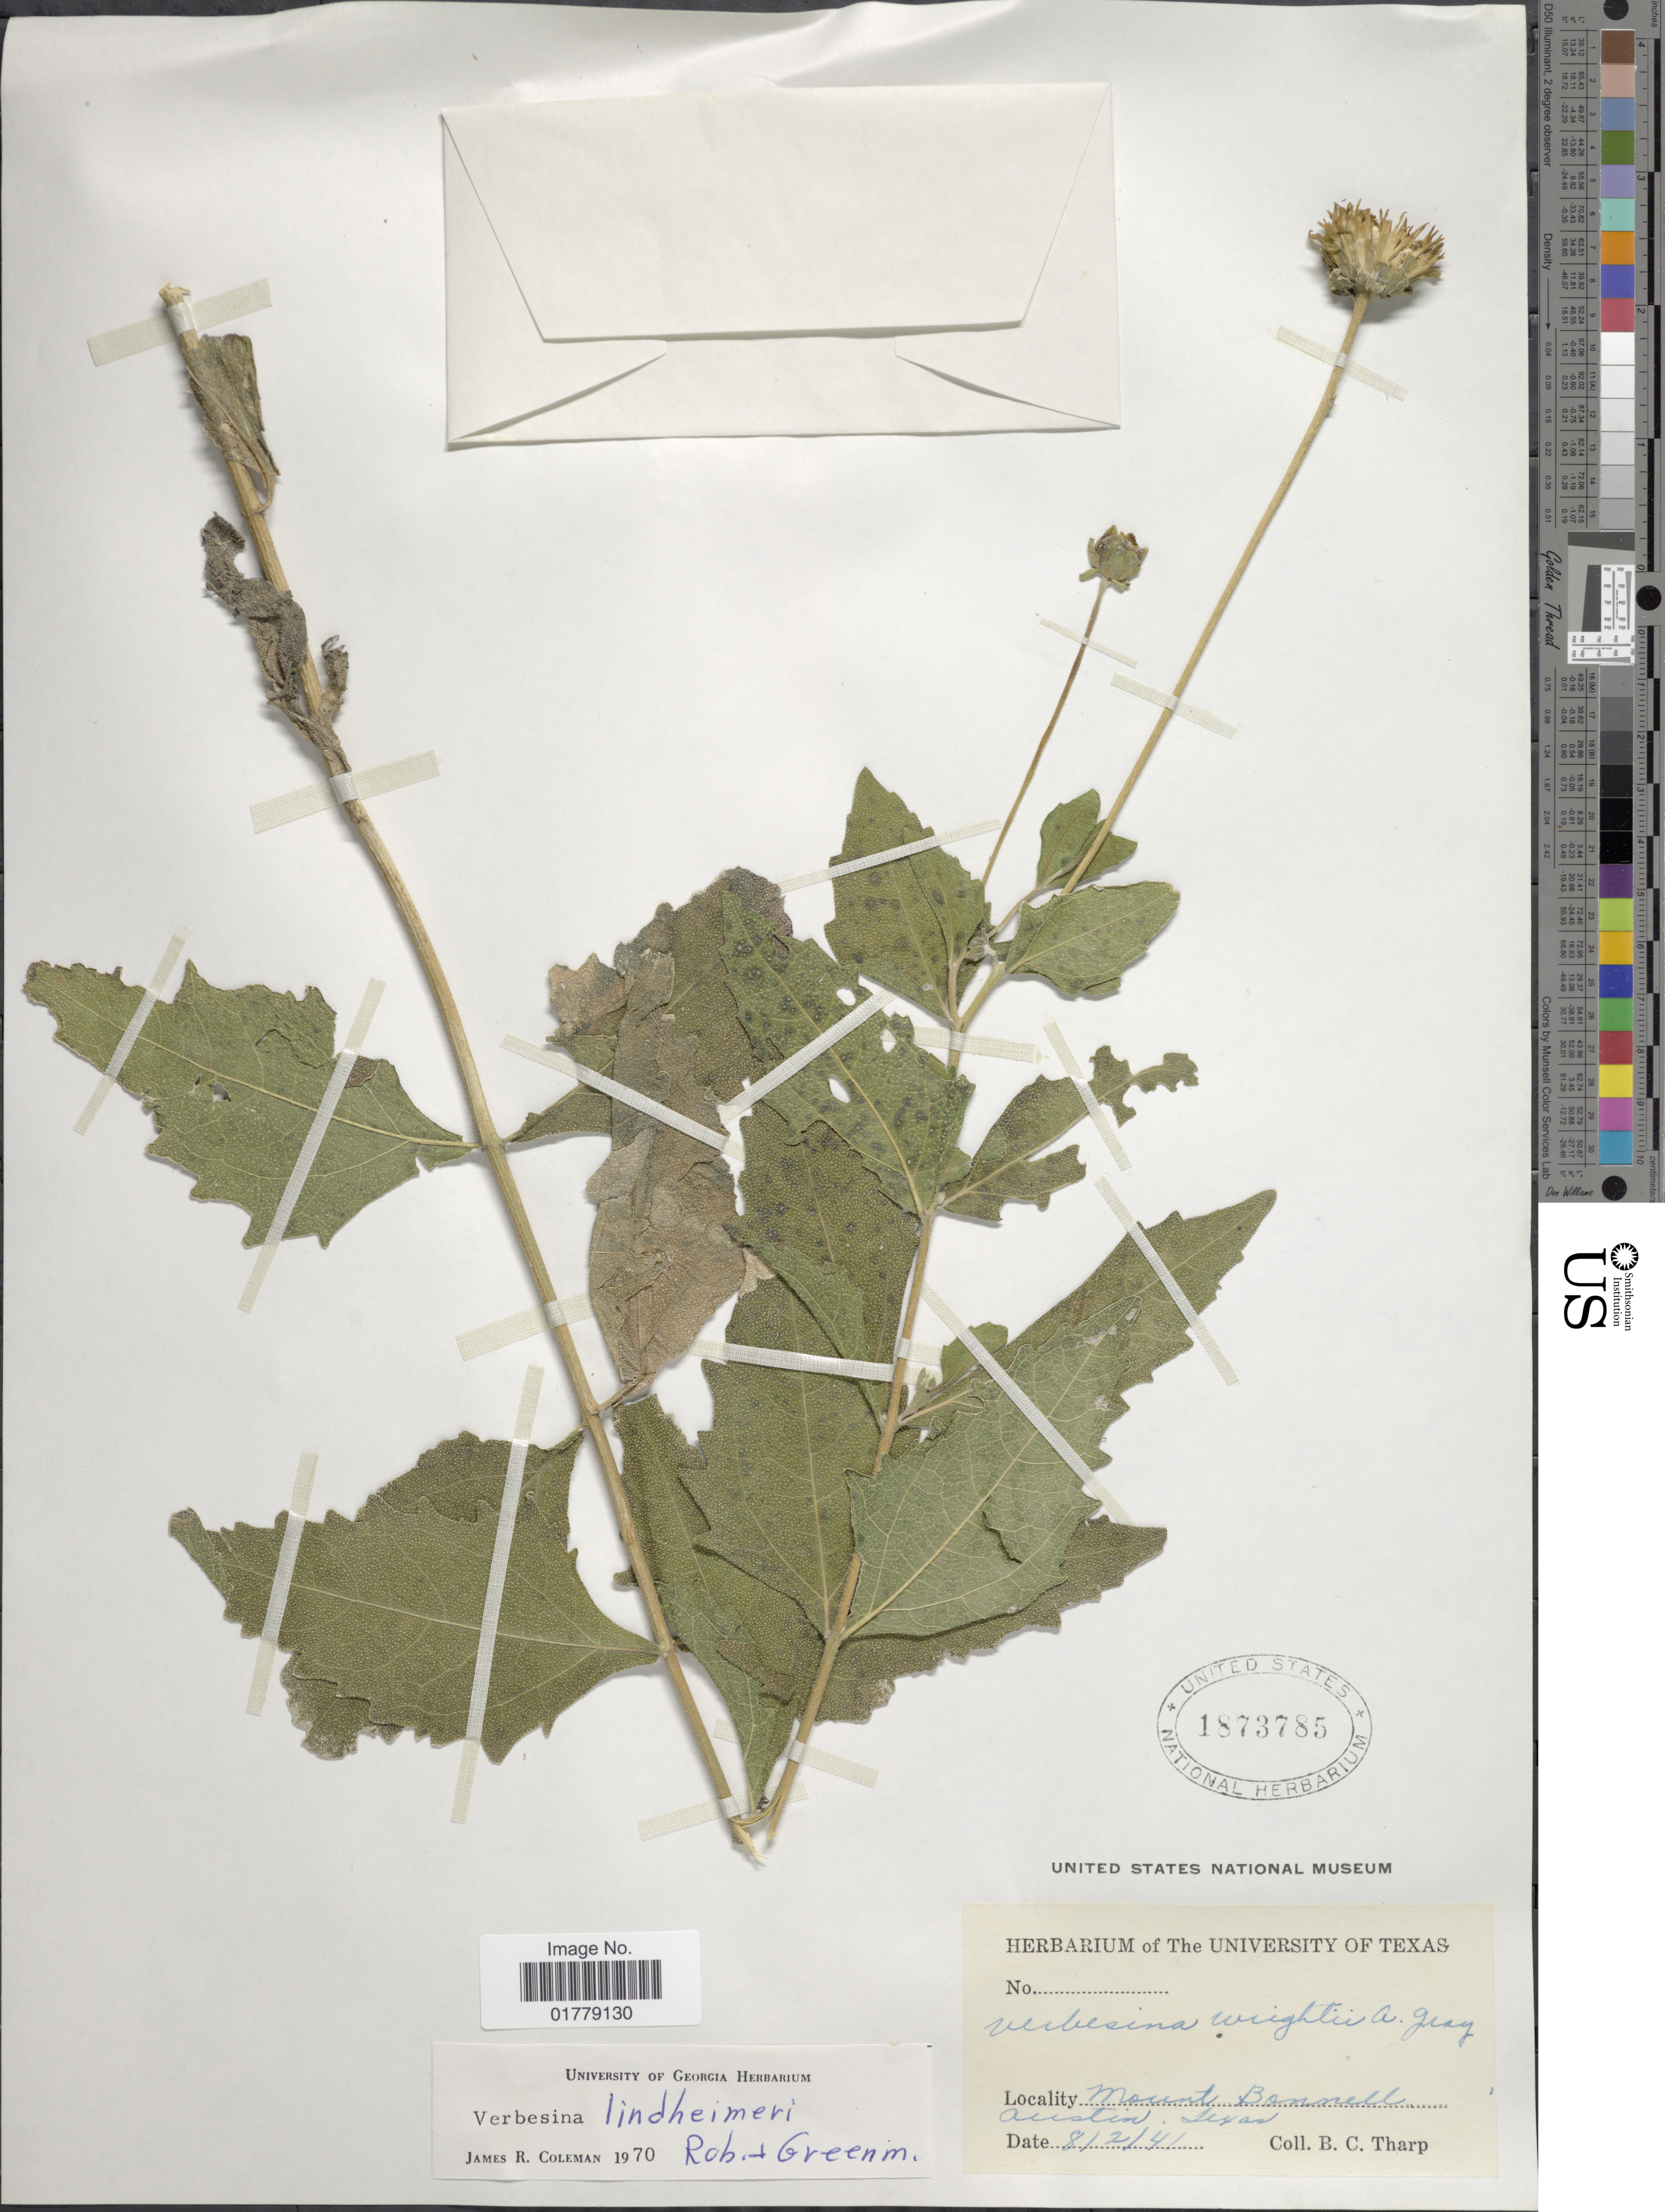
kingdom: Plantae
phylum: Tracheophyta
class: Magnoliopsida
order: Asterales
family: Asteraceae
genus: Verbesina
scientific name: Verbesina lindheimeri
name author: B.L. Rob. & Greenm.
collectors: B. C. Tharp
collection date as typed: Transcribed d/m/y: 2/8/41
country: United States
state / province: Texas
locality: Mount Bennell. Austin, Texas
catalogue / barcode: US 1873785